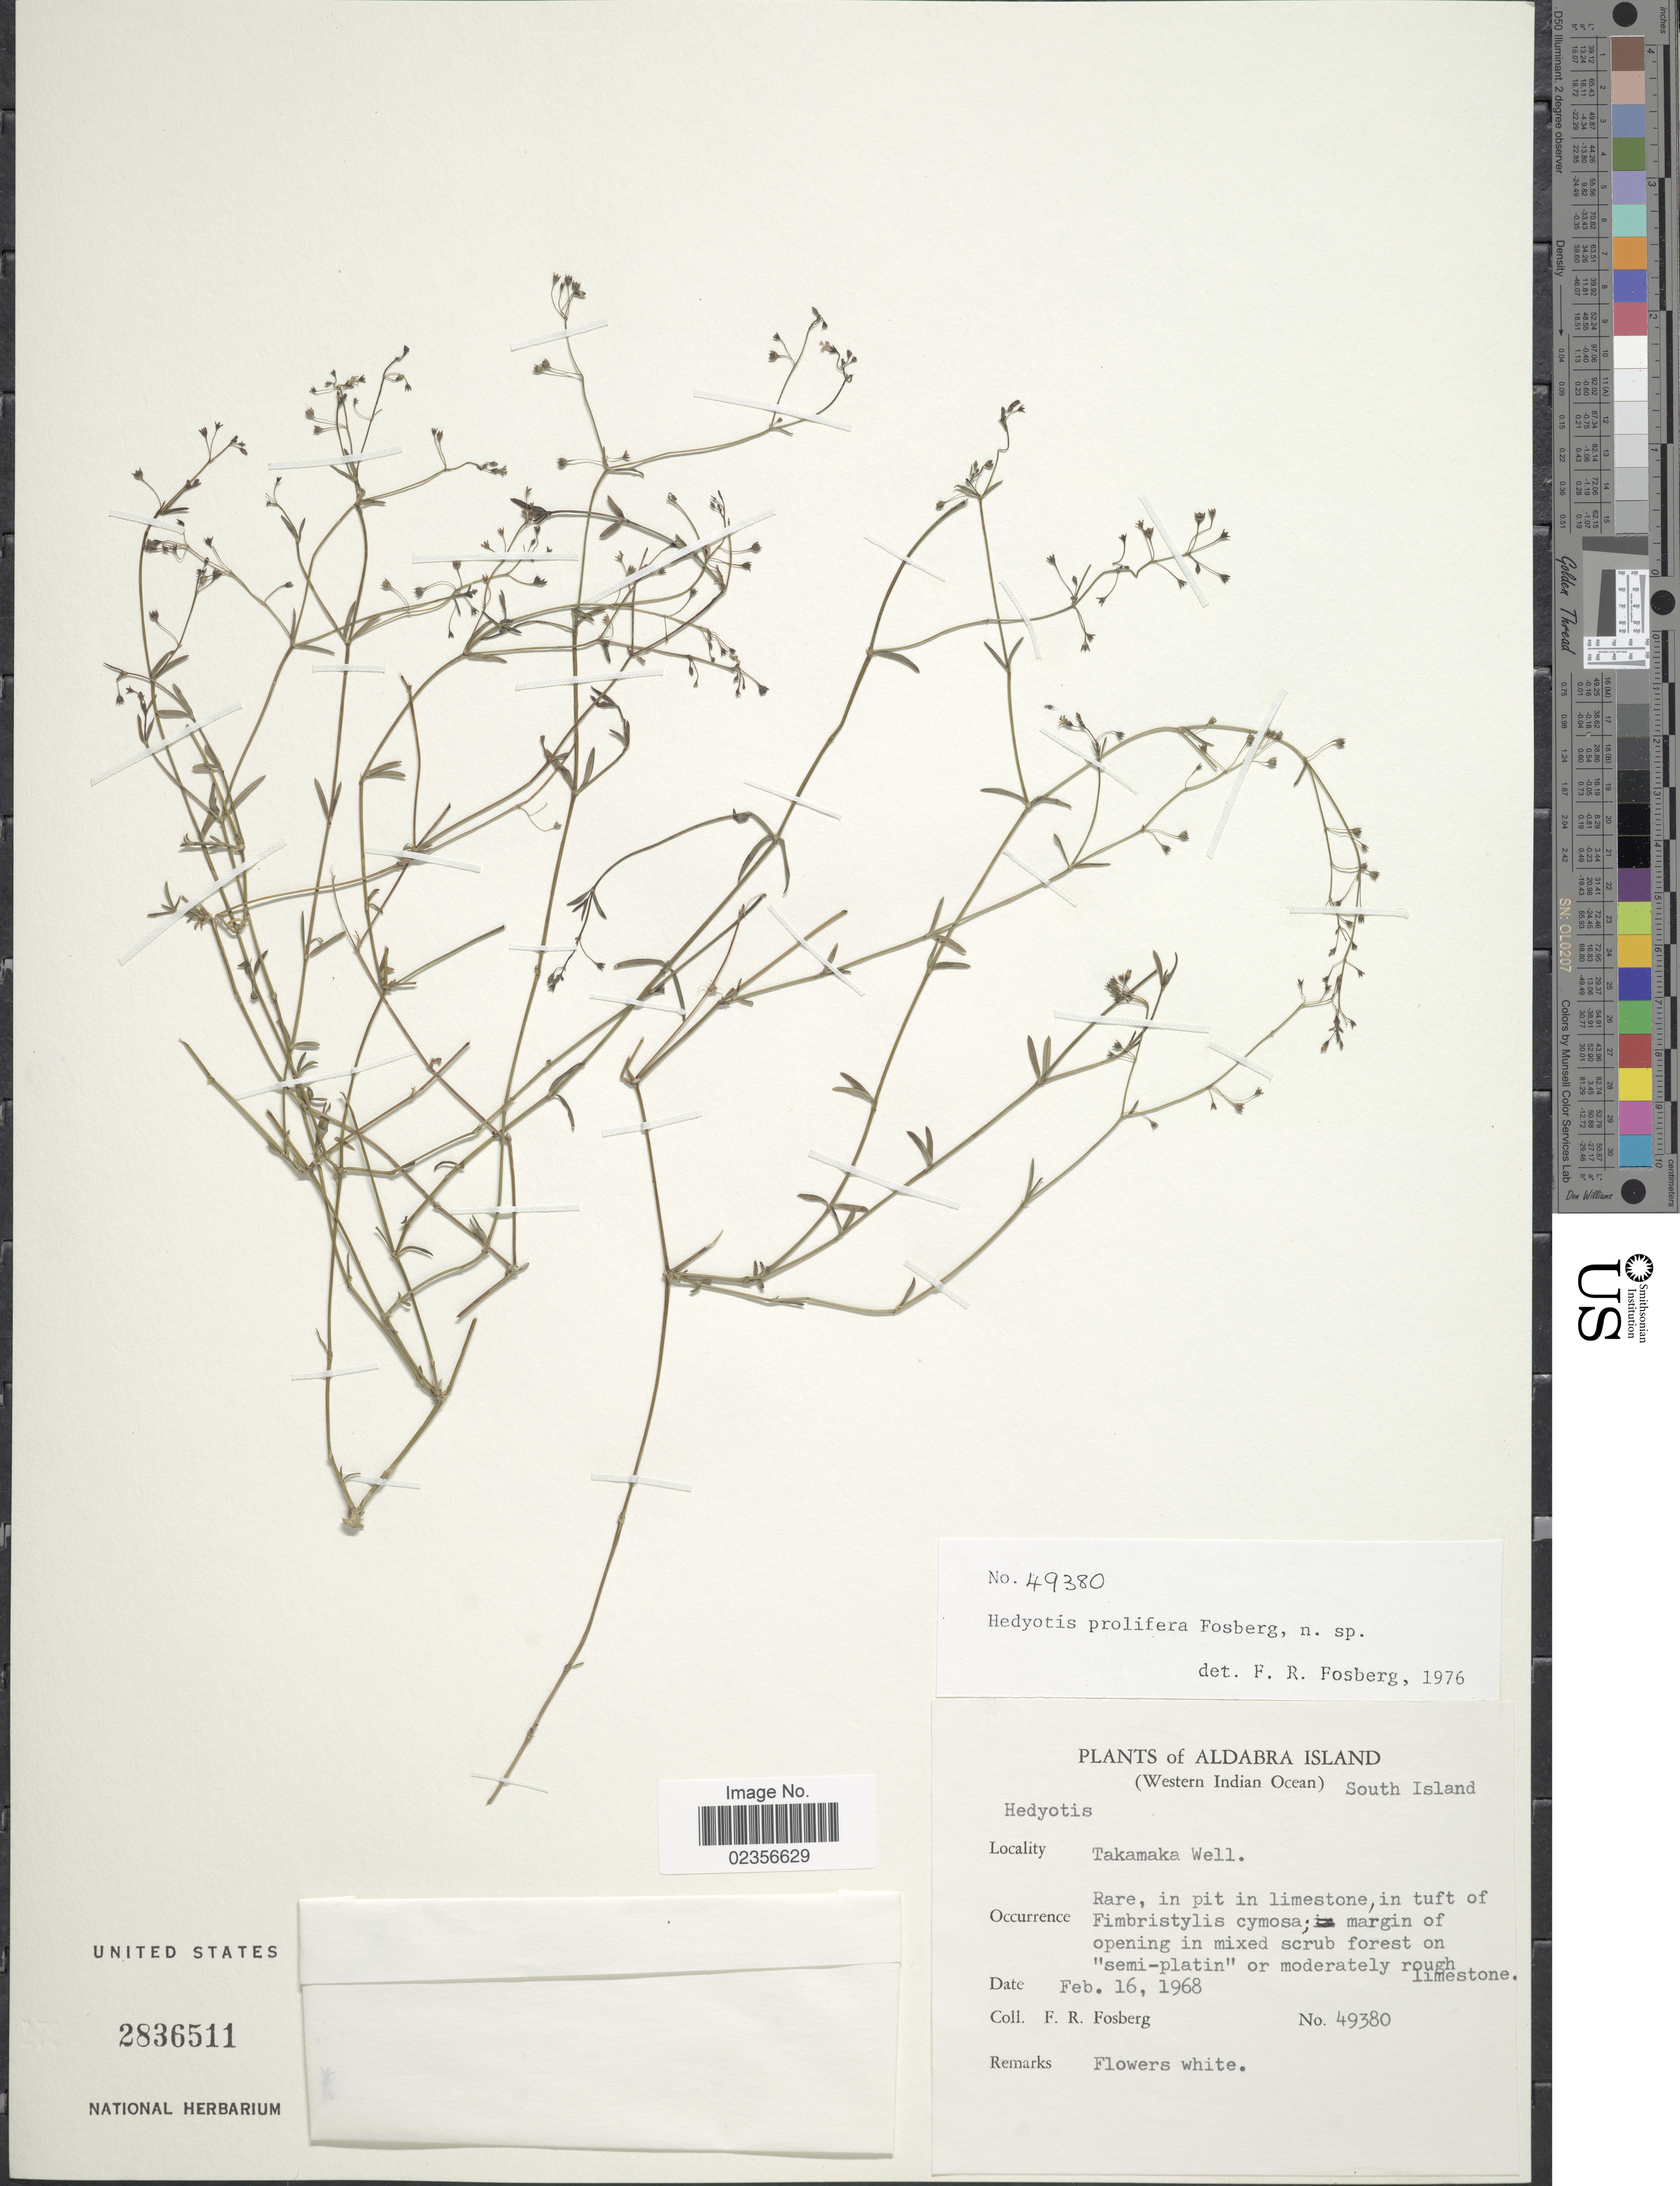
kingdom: Plantae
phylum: Tracheophyta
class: Magnoliopsida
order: Gentianales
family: Rubiaceae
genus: Hedyotis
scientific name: Hedyotis prolifera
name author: Fosberg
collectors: F. R. Fosberg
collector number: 49380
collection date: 1968-02-16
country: Seychelles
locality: Aldabra Island: South Island Takamaka Well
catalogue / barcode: US 2836511